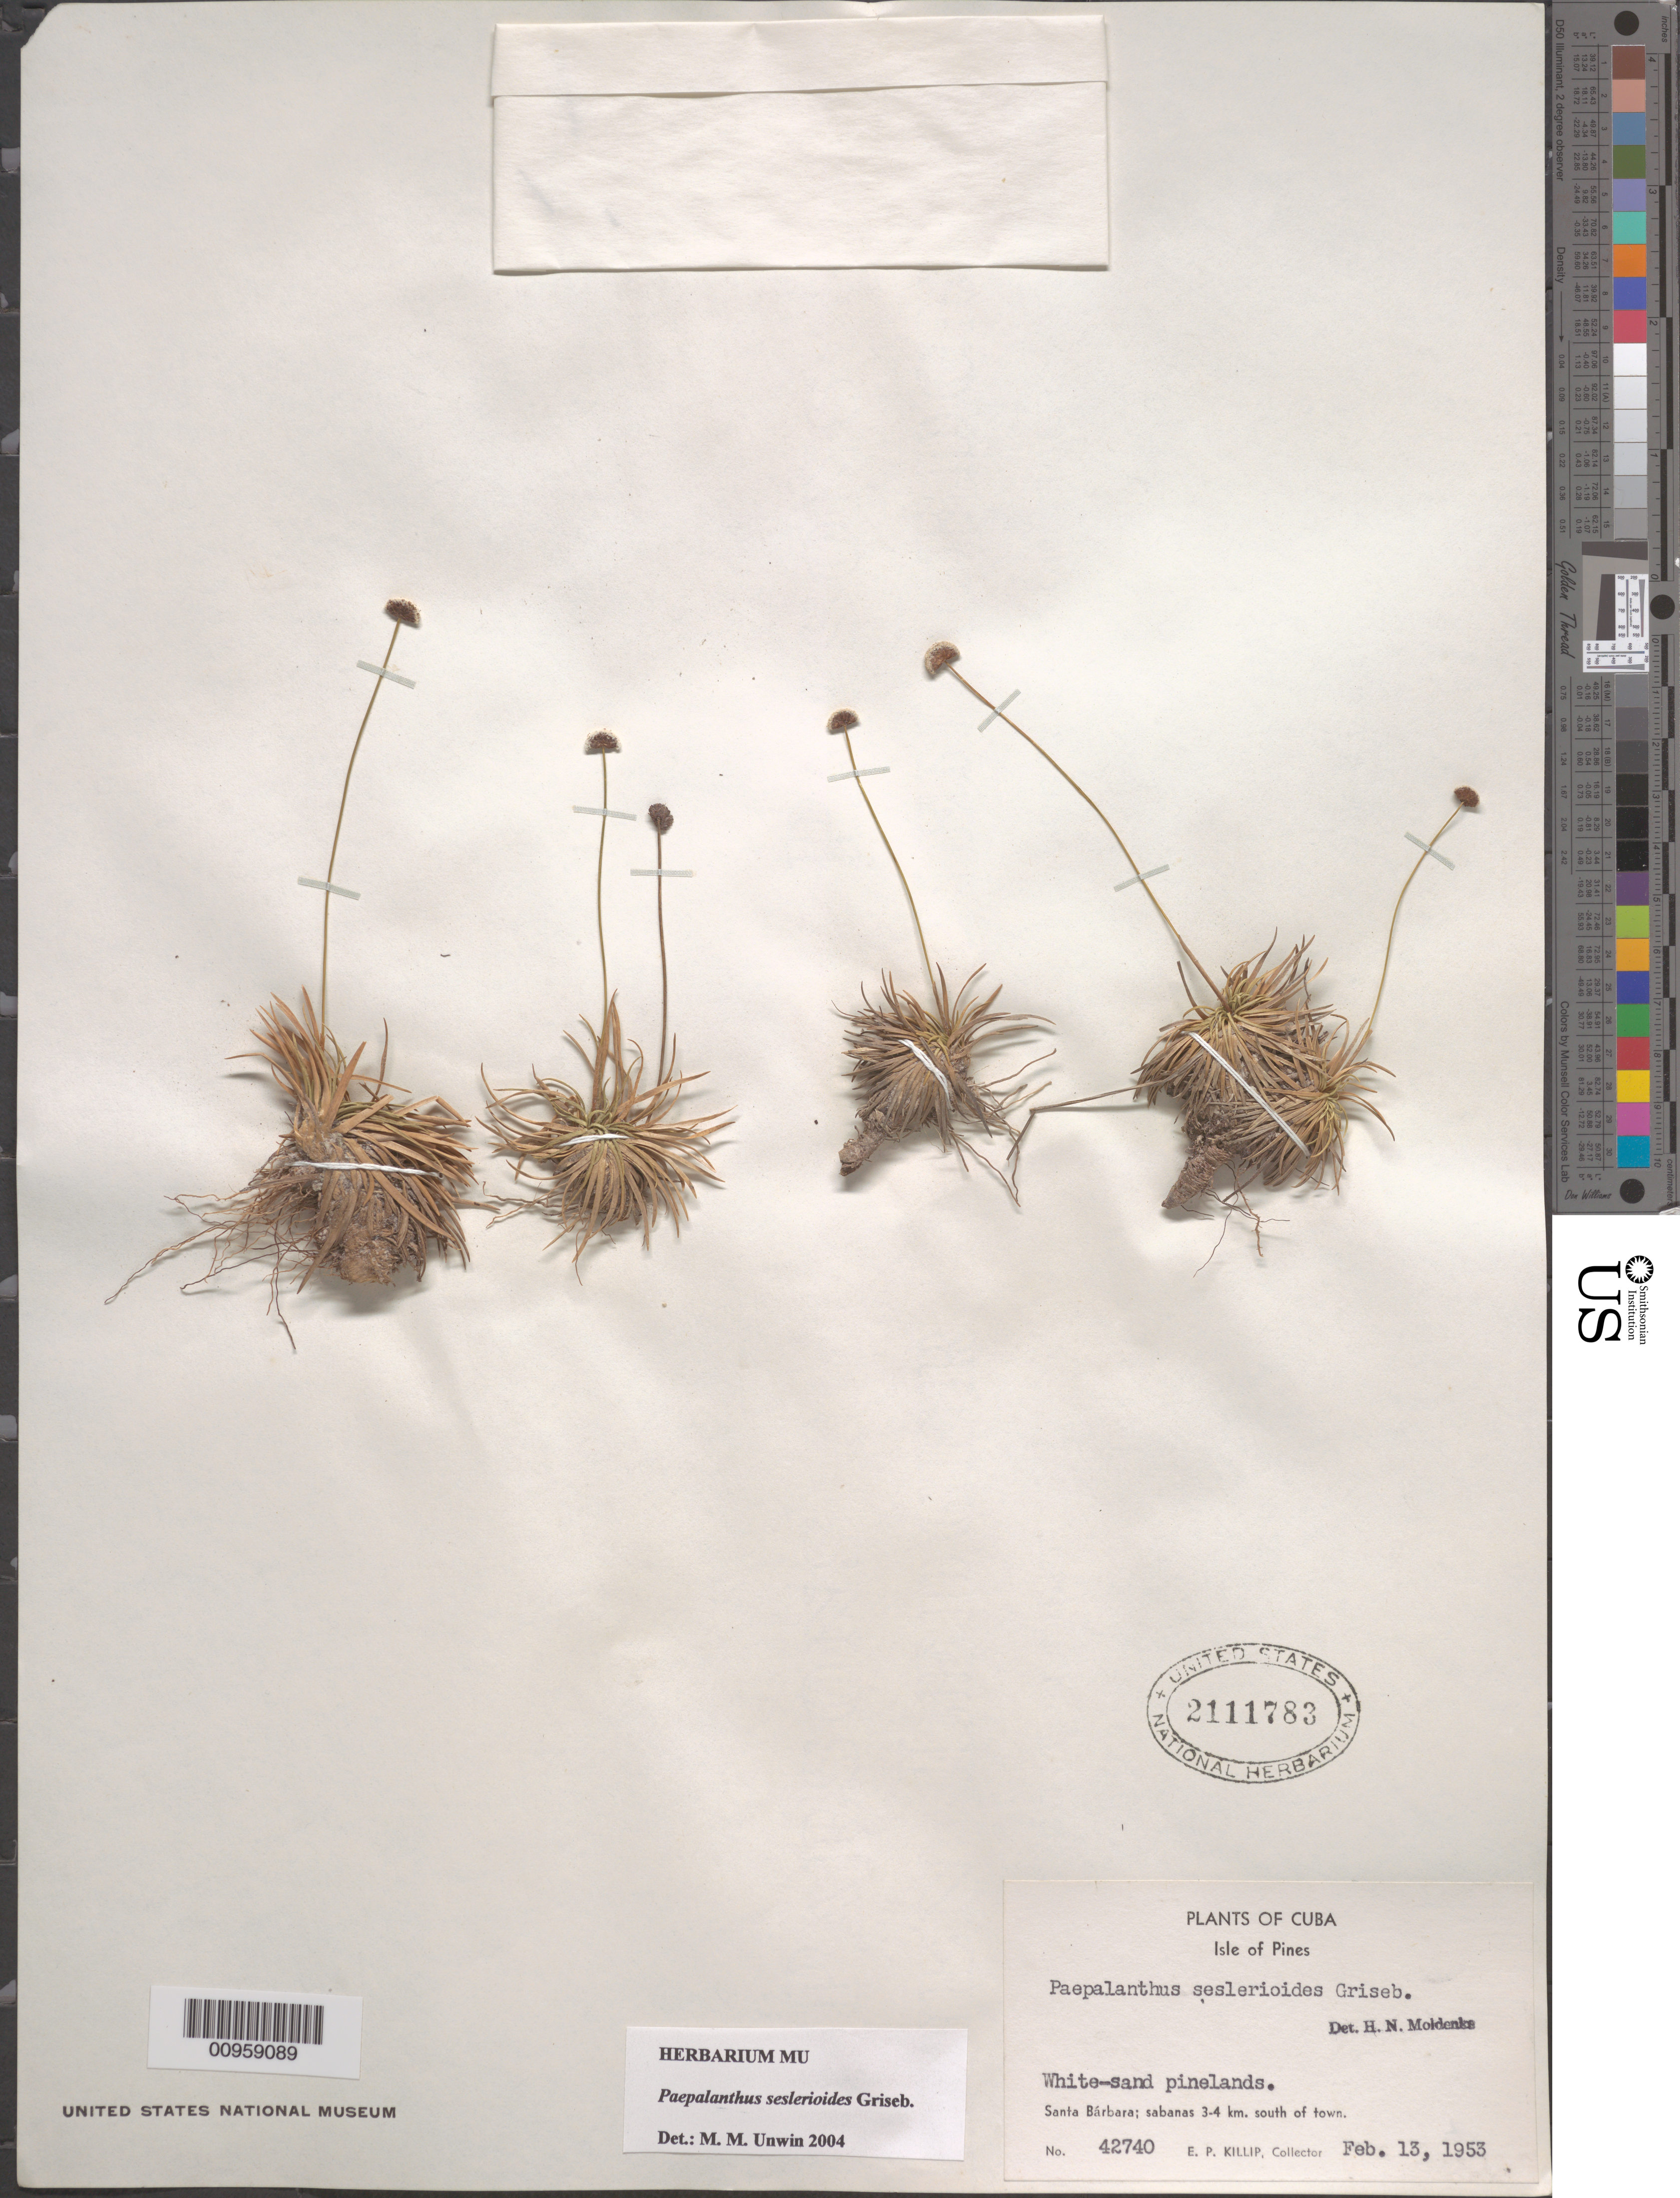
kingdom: Plantae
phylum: Tracheophyta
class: Liliopsida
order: Poales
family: Eriocaulaceae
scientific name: Giuliettia seslerioides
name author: (Griseb.) Andrino & Sano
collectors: E. P. Killip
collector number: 42740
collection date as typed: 13 Feb 1953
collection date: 1953-02-13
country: Cuba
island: Isla de la Juventud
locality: Isle of Pines, Santa Bárbara, 3-4 km south of town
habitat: White-sand pinelands; sabanas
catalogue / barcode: US 2111783